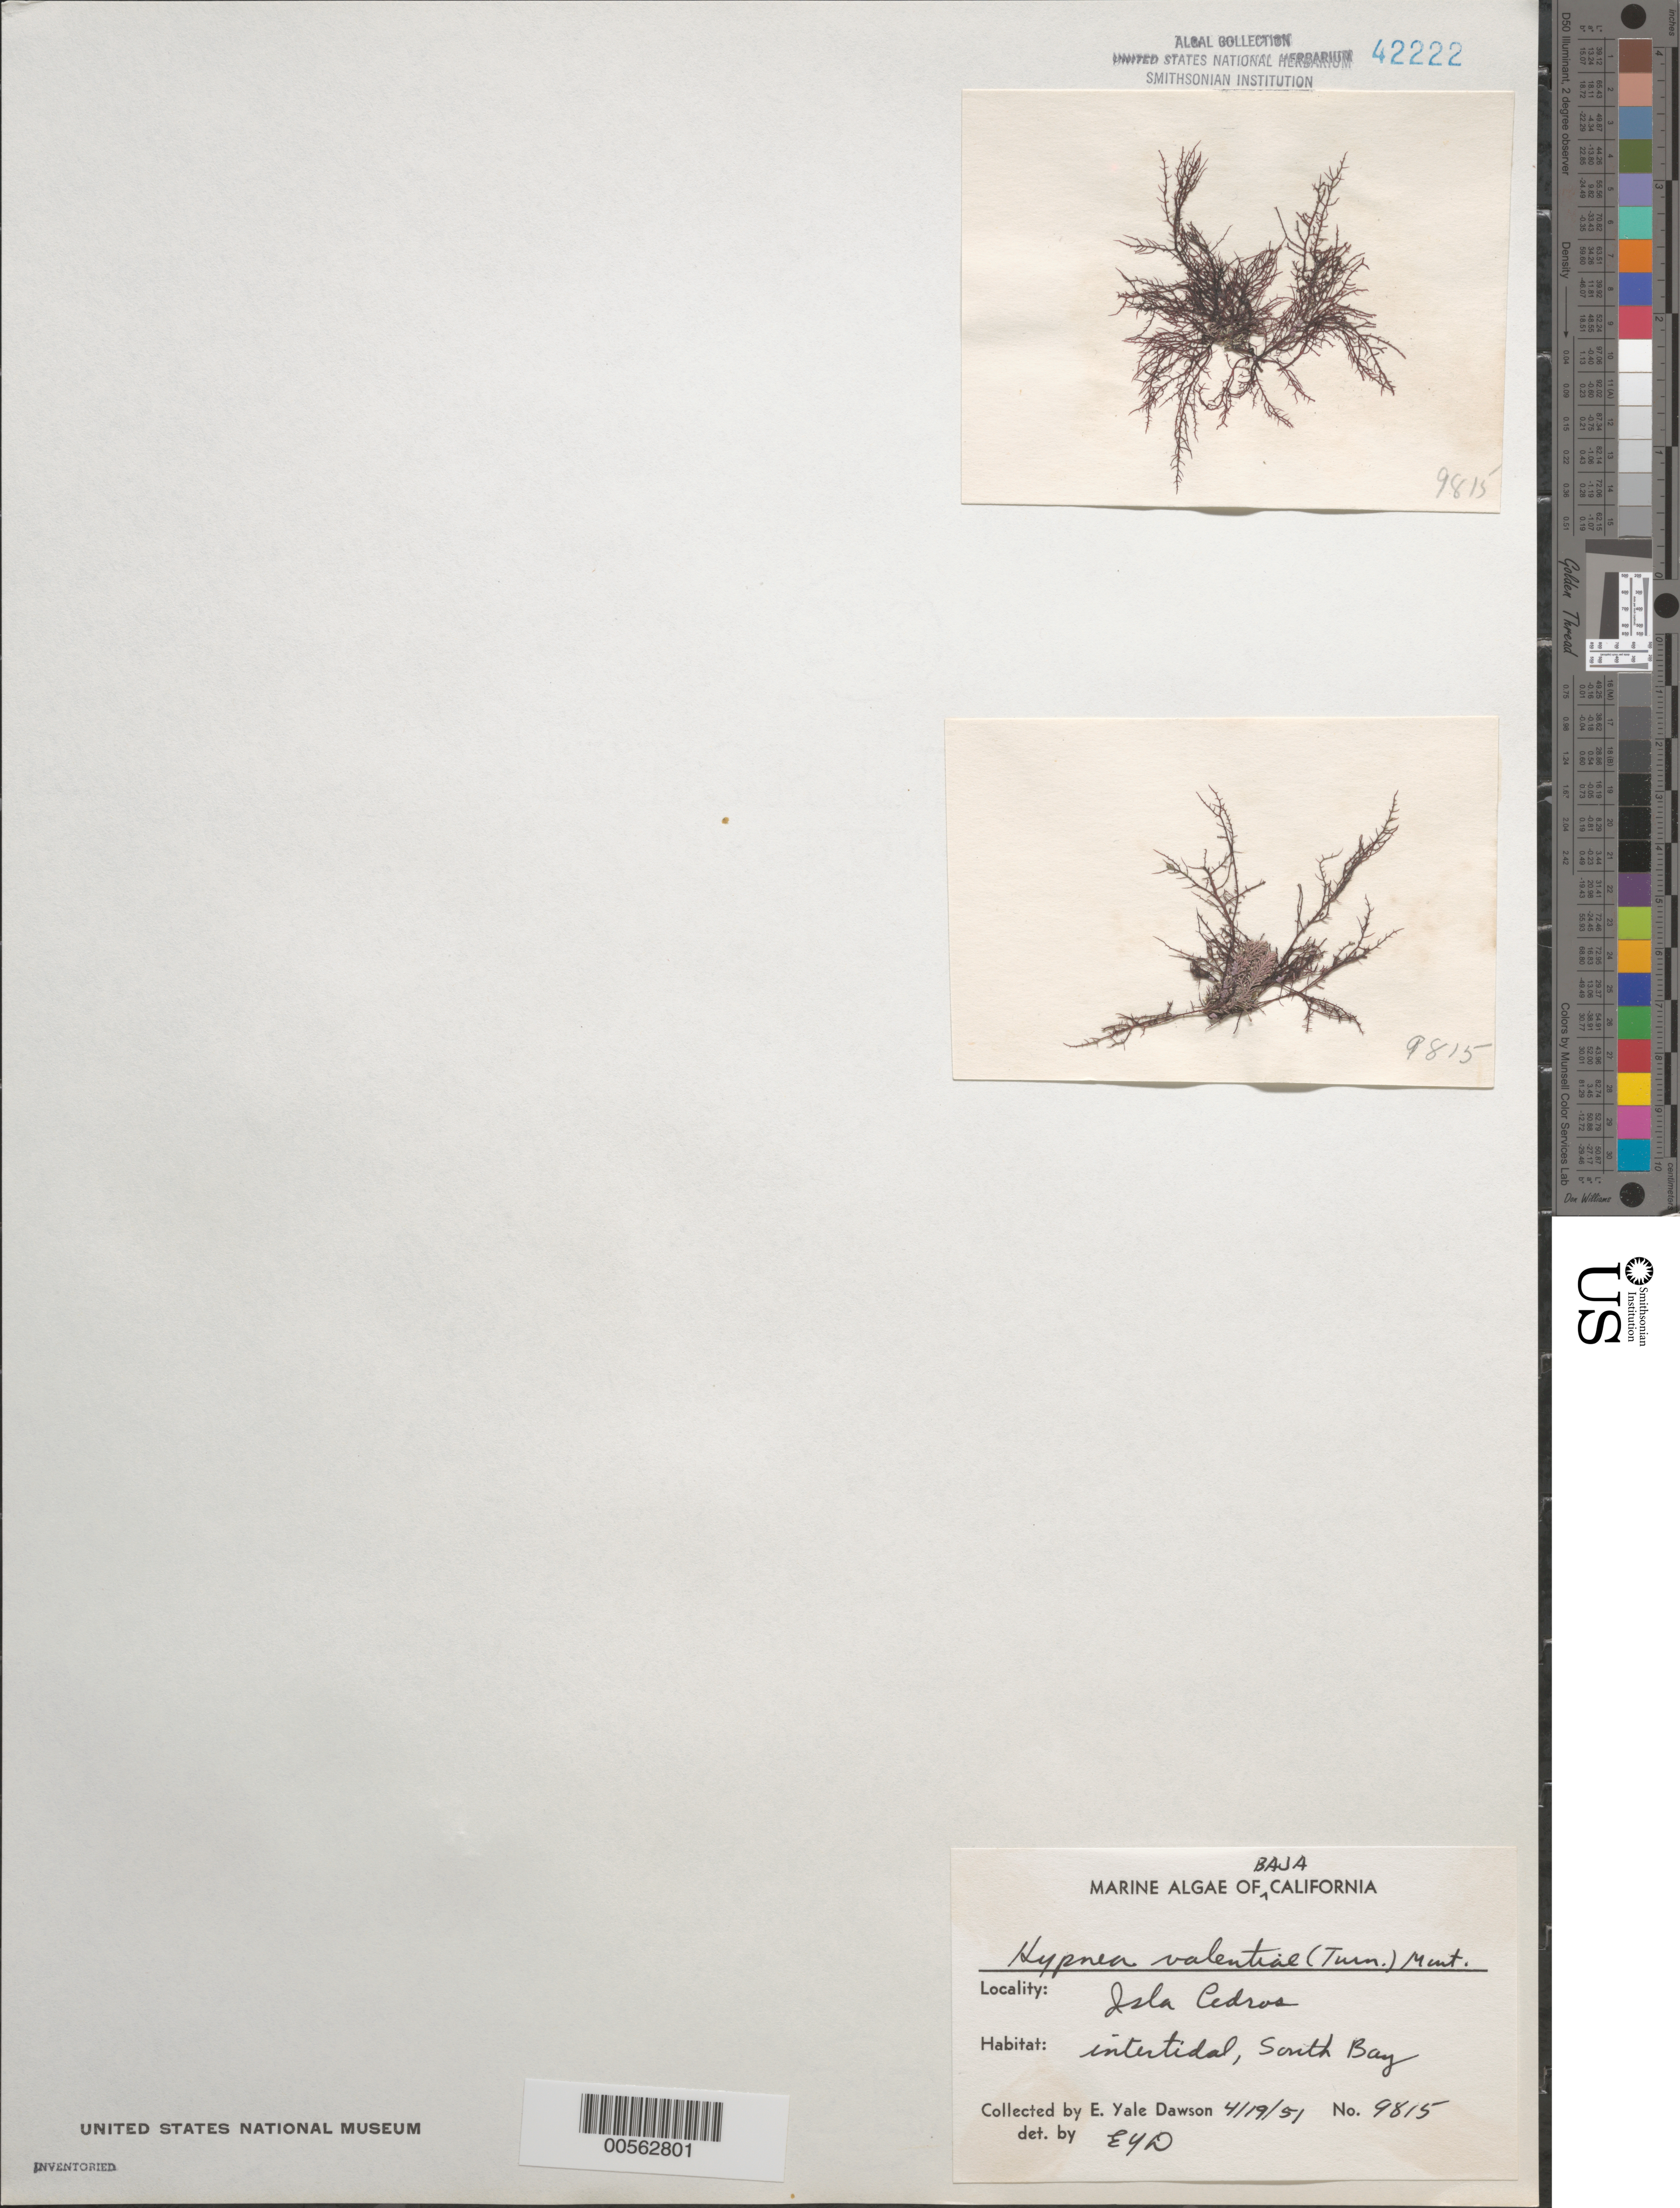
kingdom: Plantae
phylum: Rhodophyta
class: Florideophyceae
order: Gigartinales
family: Cystocloniaceae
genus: Hypnea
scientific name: Hypnea valentiae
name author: (Turner) Mont.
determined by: Dawson, E. Y.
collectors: E. Y. Dawson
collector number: EYD 9815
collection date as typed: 19 Apr 1951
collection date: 1951-04-19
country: Mexico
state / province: Baja California Norte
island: Isla Cedros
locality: South Bay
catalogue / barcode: US 42222